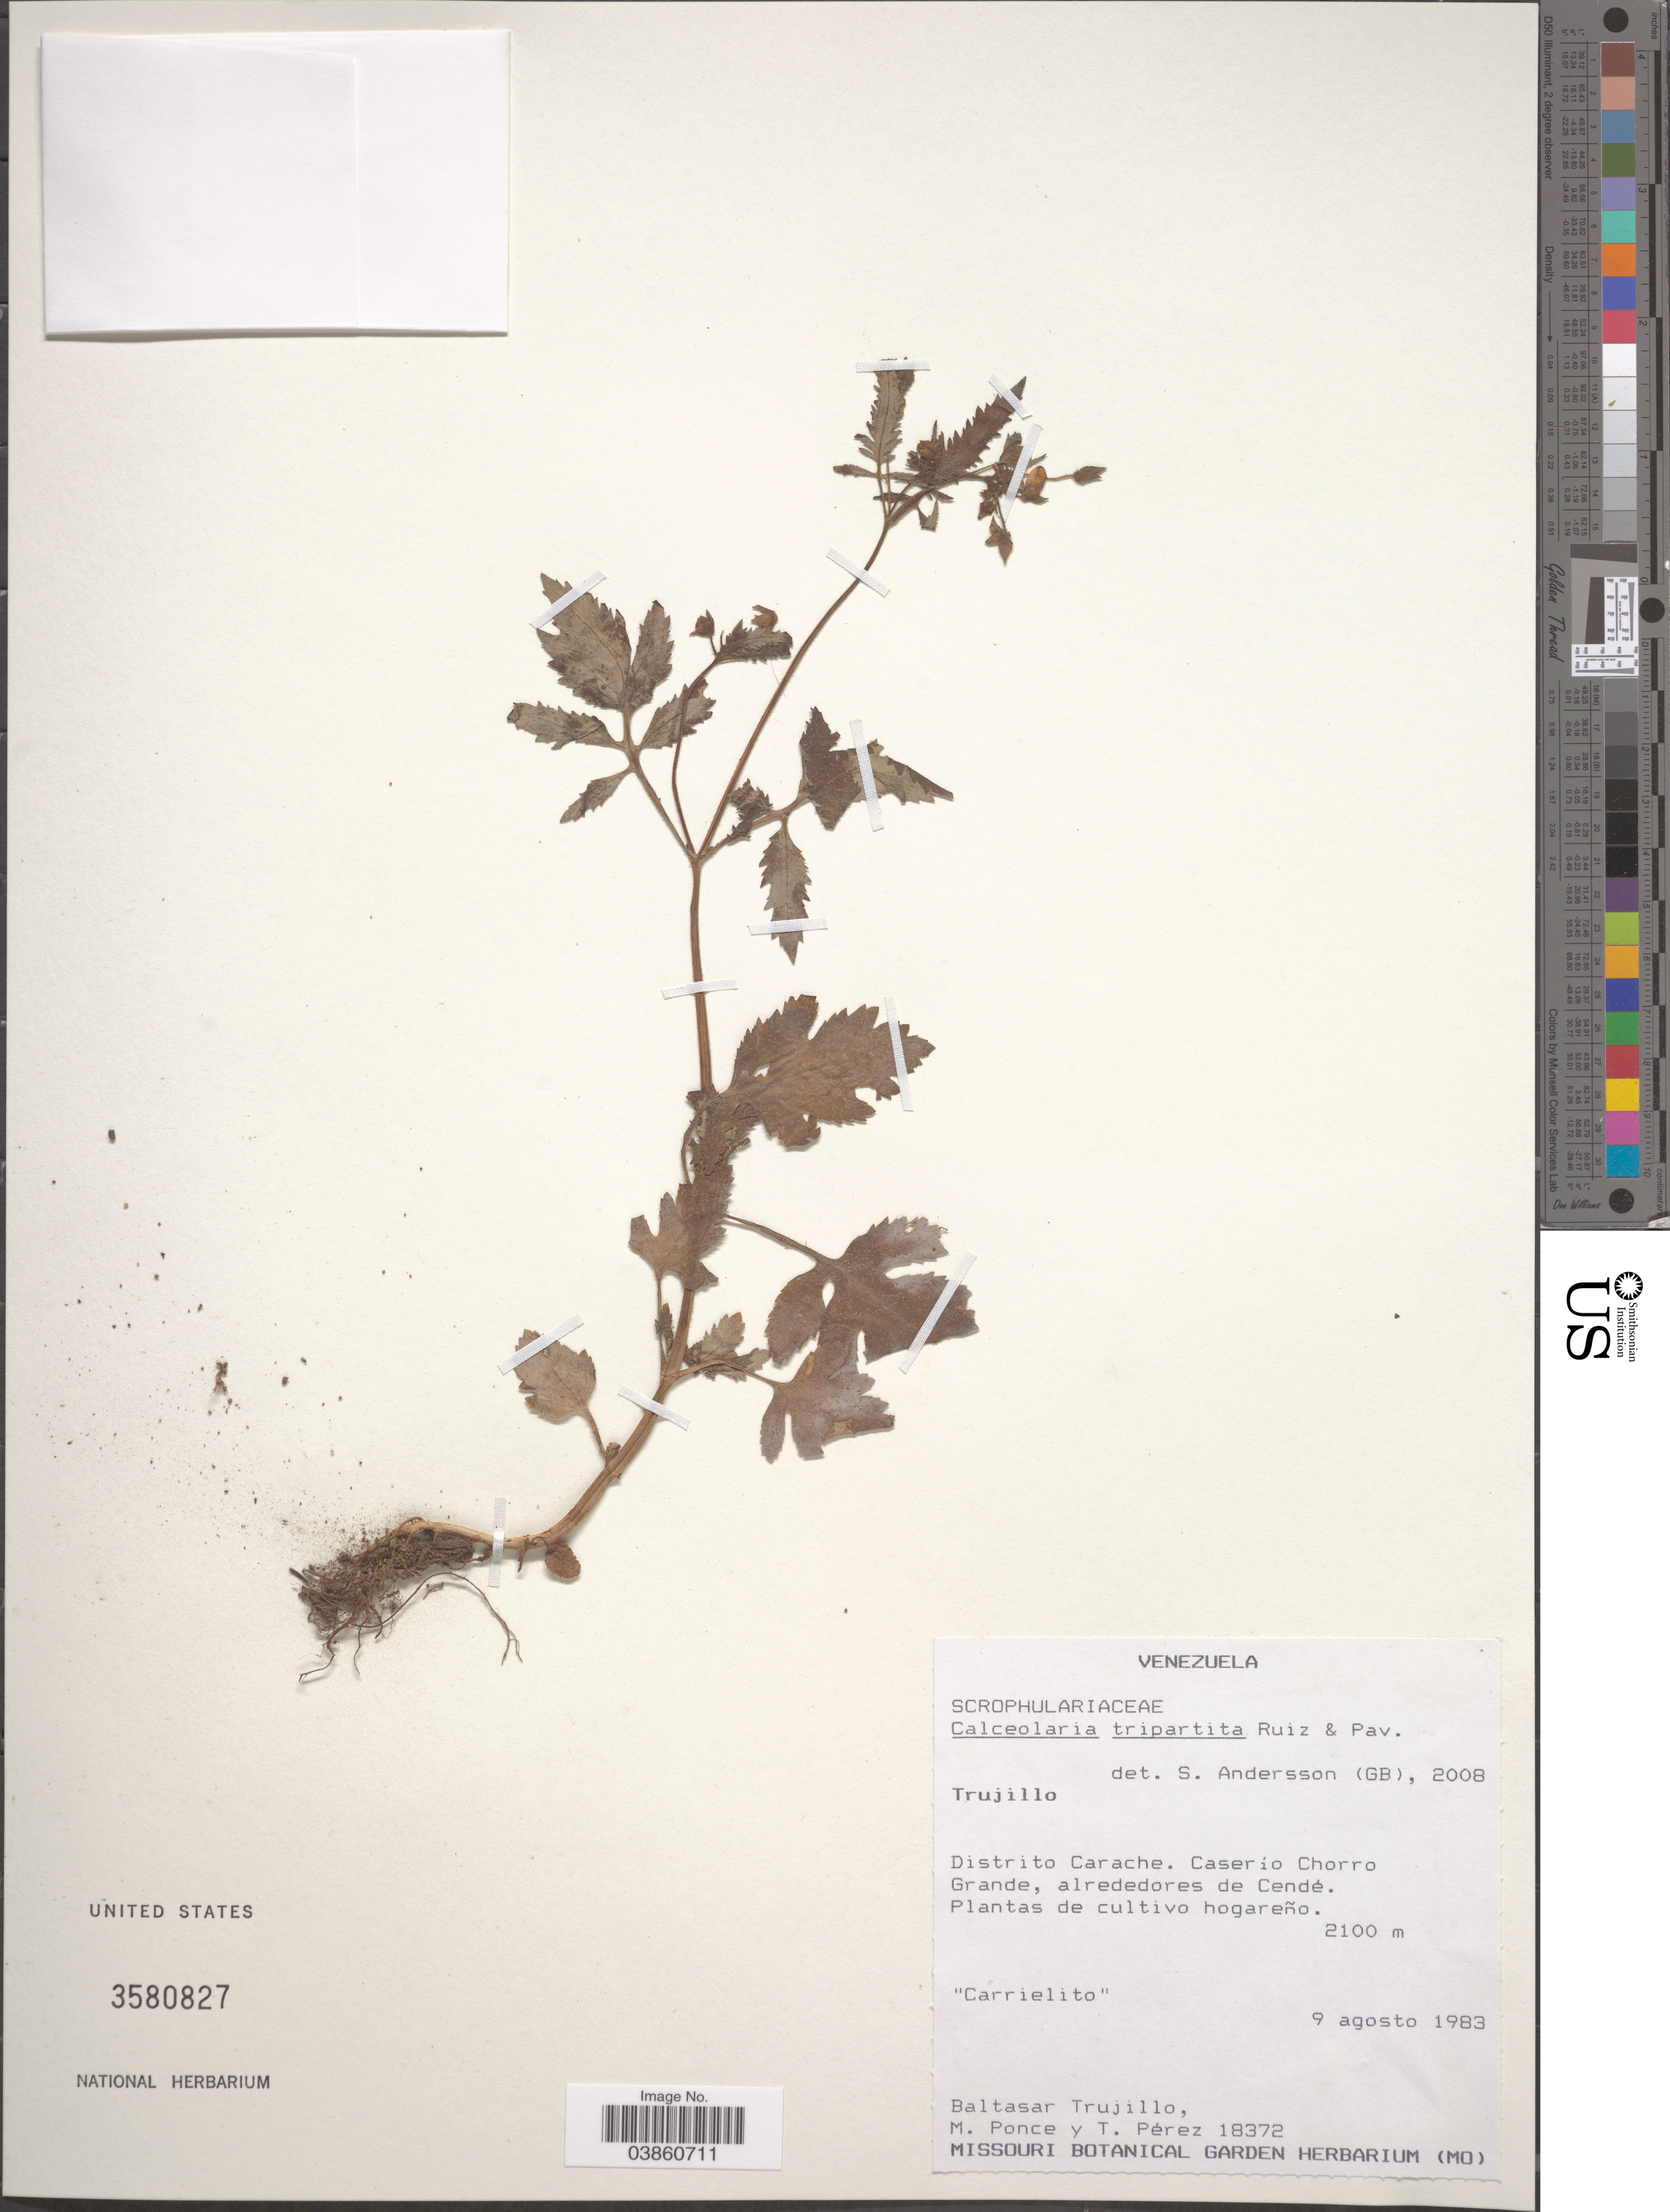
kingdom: Plantae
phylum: Tracheophyta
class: Magnoliopsida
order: Lamiales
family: Calceolariaceae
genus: Calceolaria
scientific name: Calceolaria tripartita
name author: Ruiz & Pav.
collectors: B. Trujillo, M. Ponce & T. Perez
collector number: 18372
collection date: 1983-08-09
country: Venezuela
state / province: Trujillo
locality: Distrito Carache. Caserio Chorro Grande, alrededores de Cendé.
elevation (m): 2100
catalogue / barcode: US 3580827